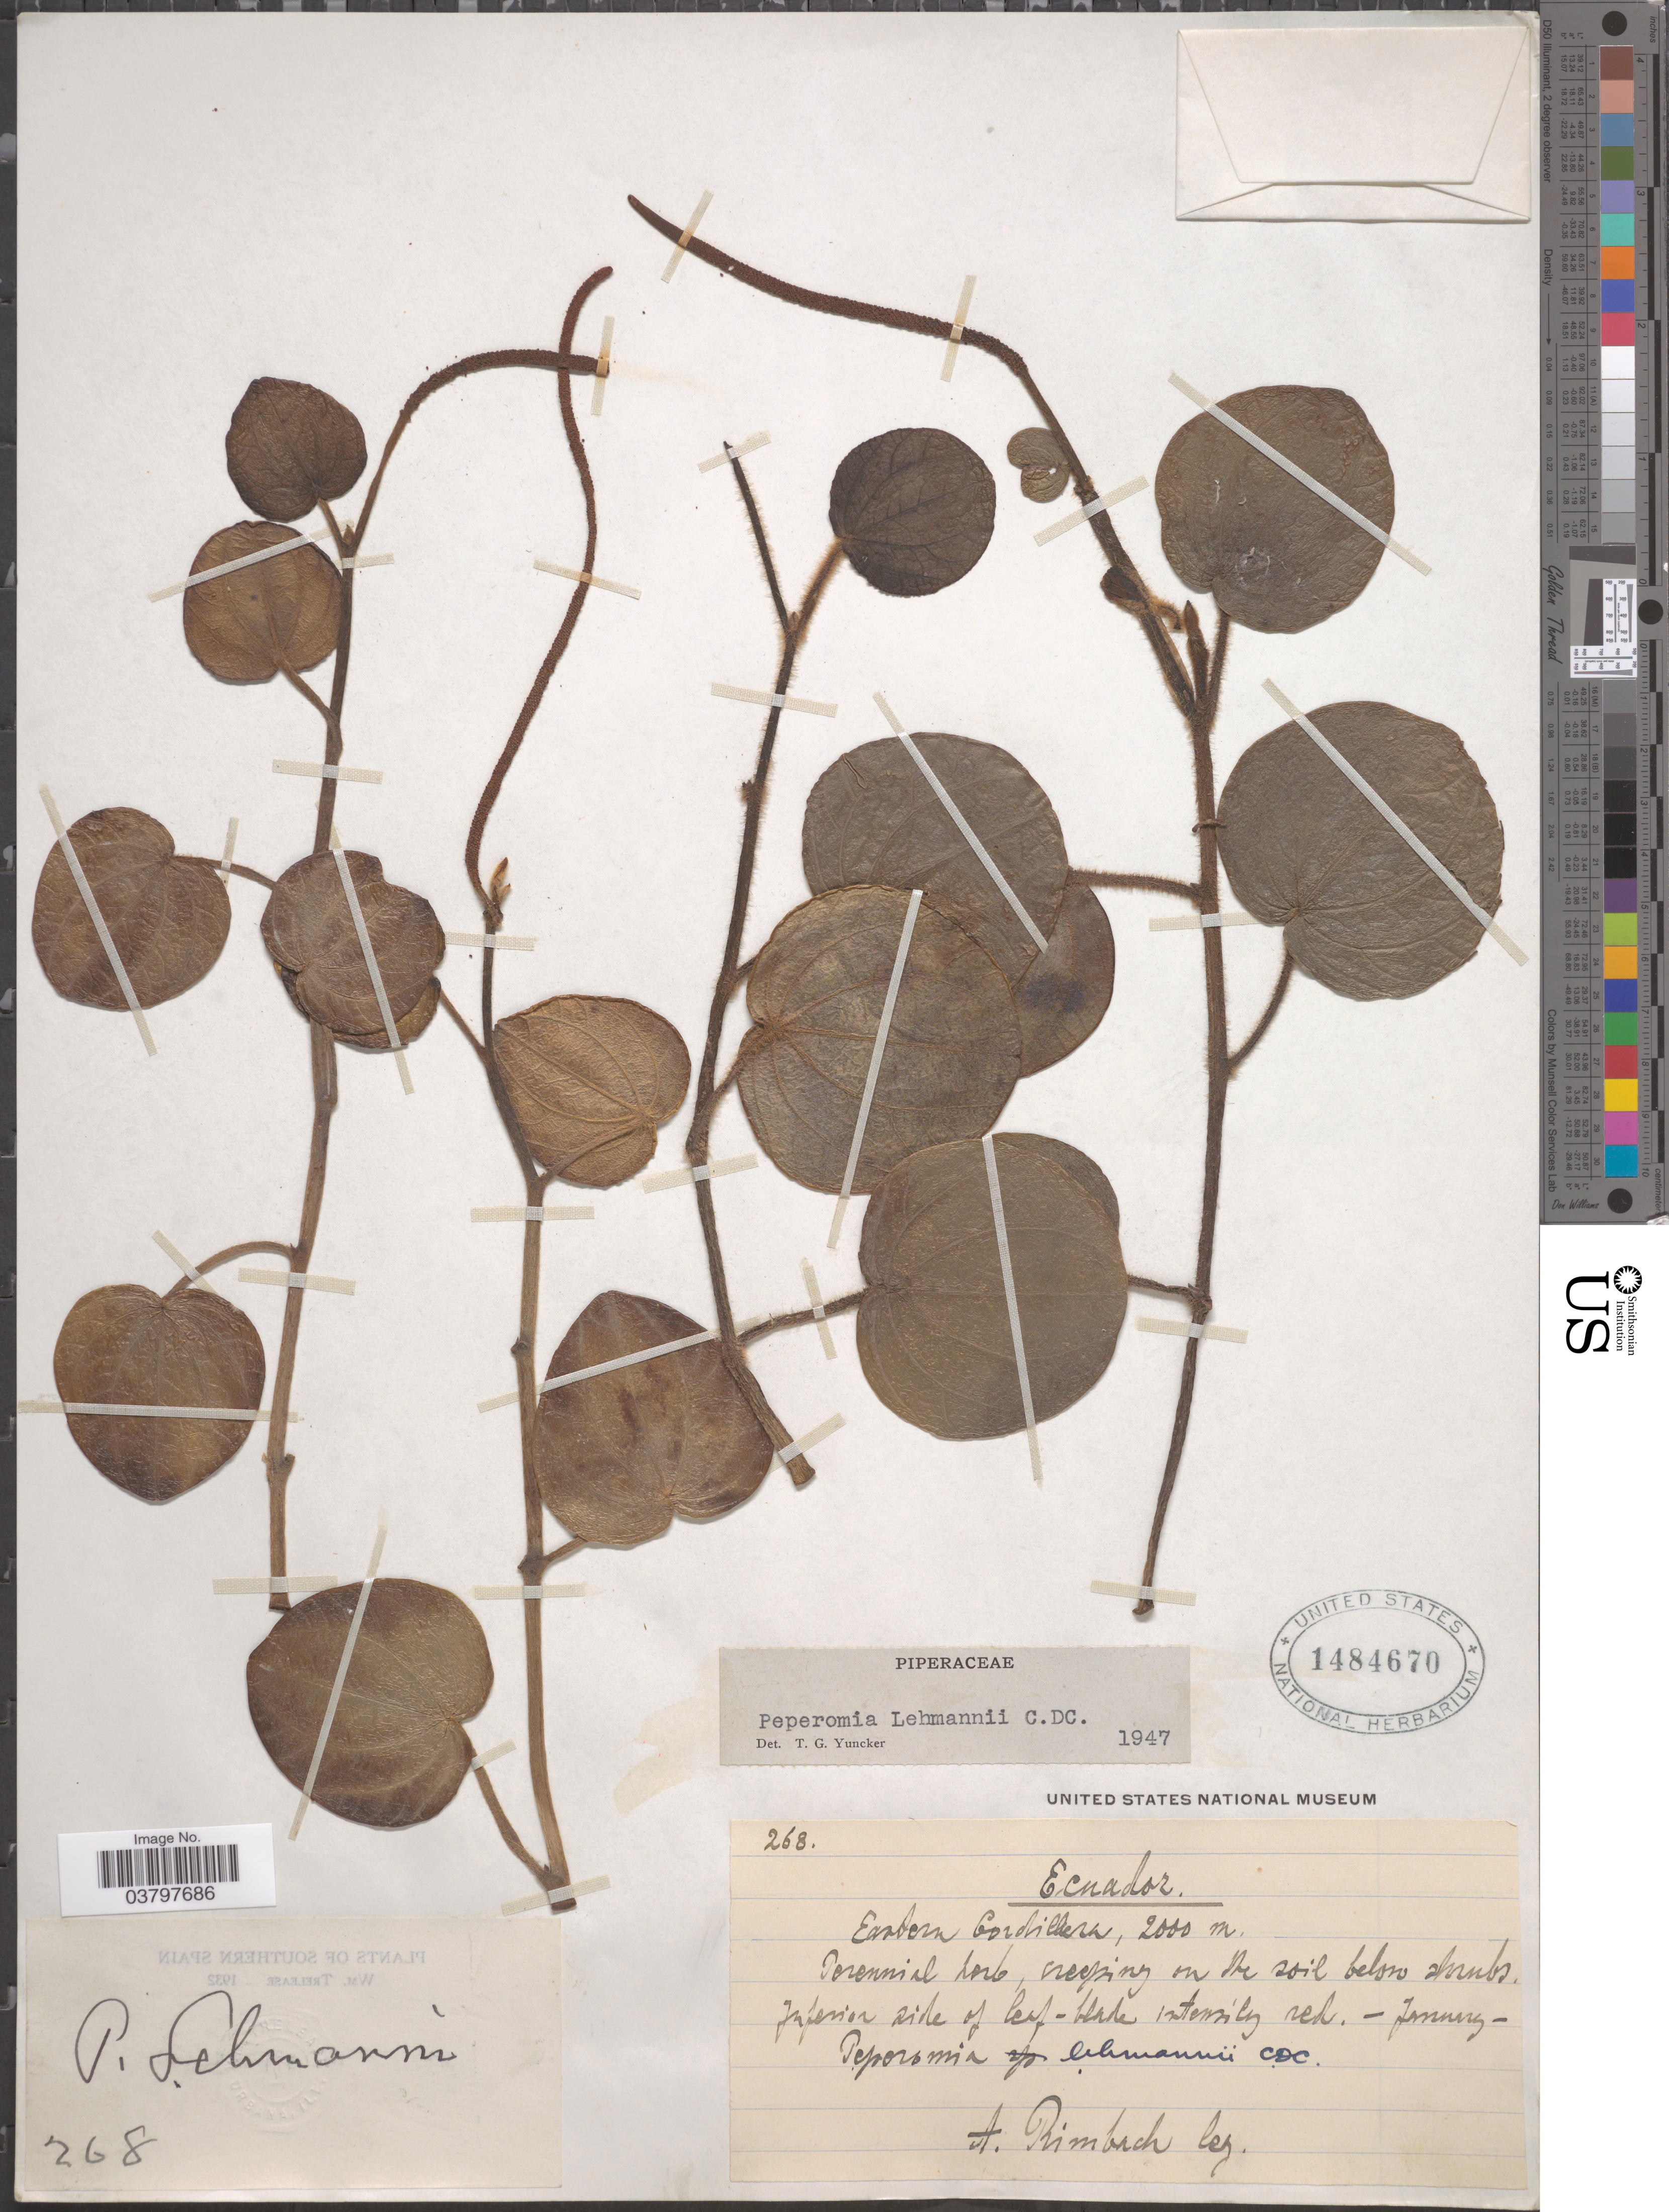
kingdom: Plantae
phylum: Tracheophyta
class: Magnoliopsida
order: Piperales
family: Piperaceae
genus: Peperomia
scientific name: Peperomia lehmannii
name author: C. DC.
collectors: A. Rimbach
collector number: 268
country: Ecuador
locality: Eastern Cordillera.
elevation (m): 2000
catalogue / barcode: US 1484670